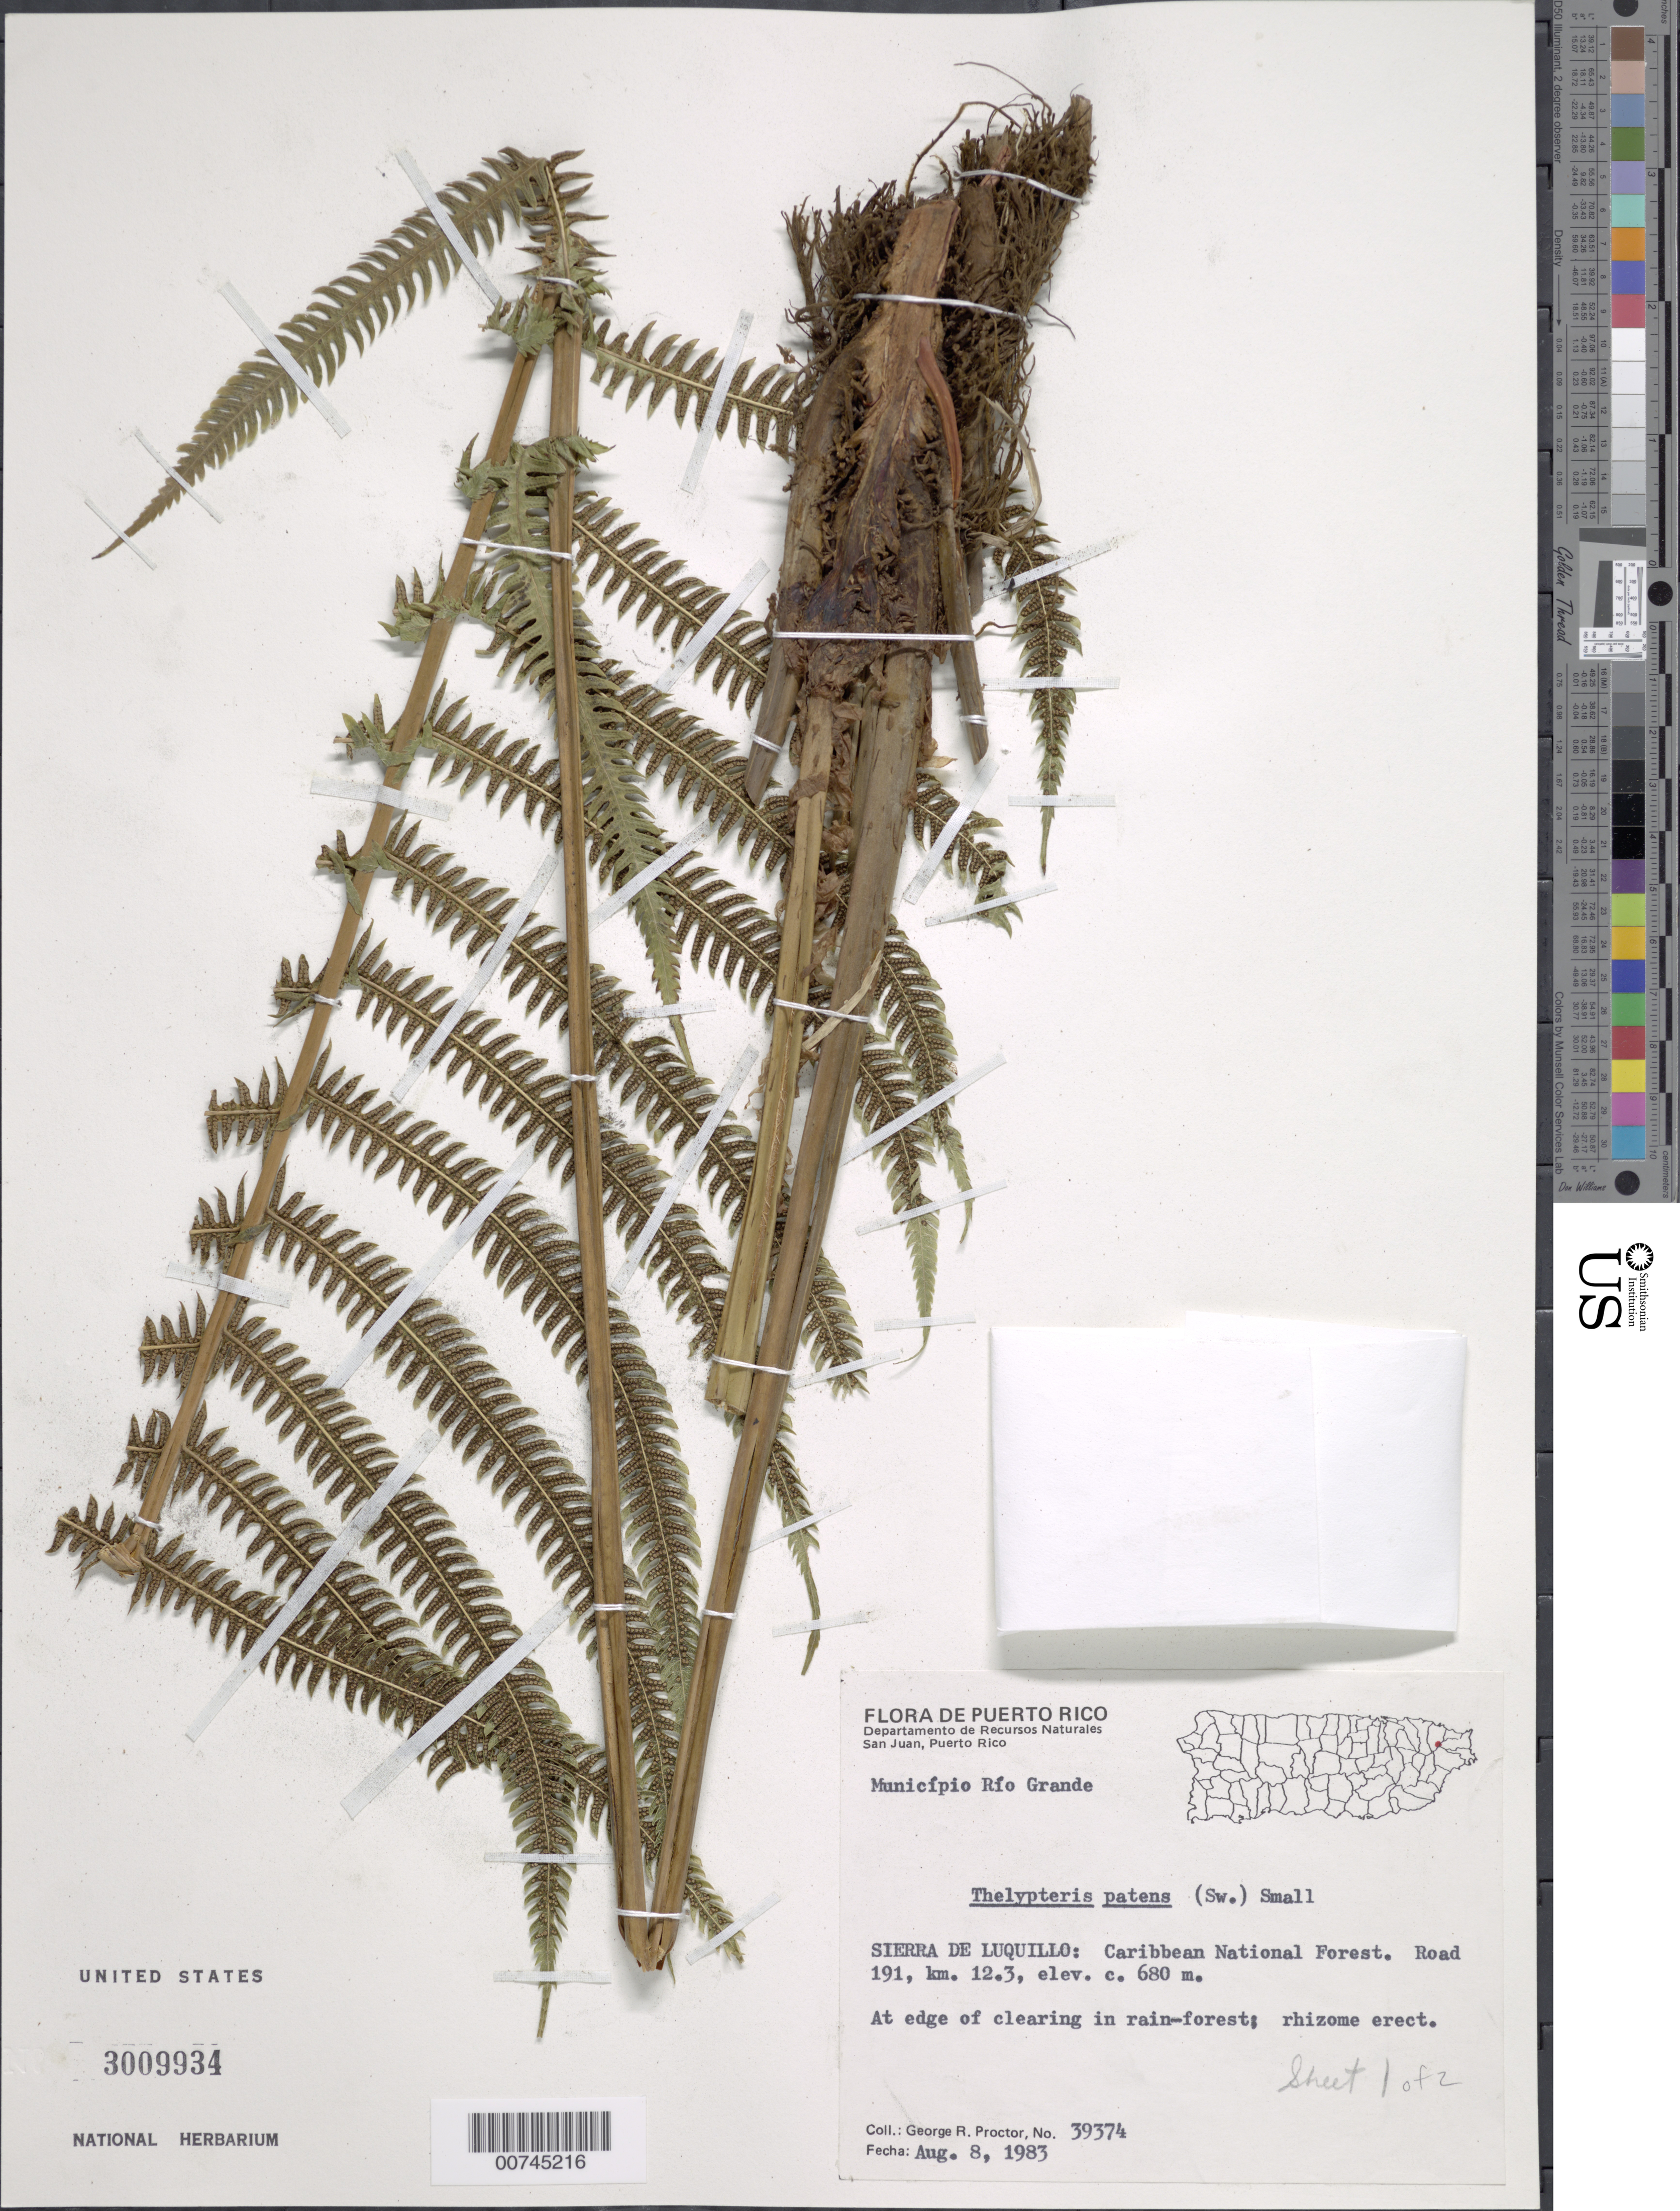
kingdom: Plantae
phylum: Tracheophyta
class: Polypodiopsida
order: Polypodiales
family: Thelypteridaceae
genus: Christella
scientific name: Christella patens var. patens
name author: (Sw.) Holttum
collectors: G. R. Proctor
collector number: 39374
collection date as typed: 08 Aug 1983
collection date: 1983-08-08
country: Puerto Rico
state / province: Luquillo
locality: Sierra de Luquillo: Caribbean National Forest. Road 191, km 12.3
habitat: At edge of clearing in rain-forest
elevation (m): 680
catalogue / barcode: US 3009934